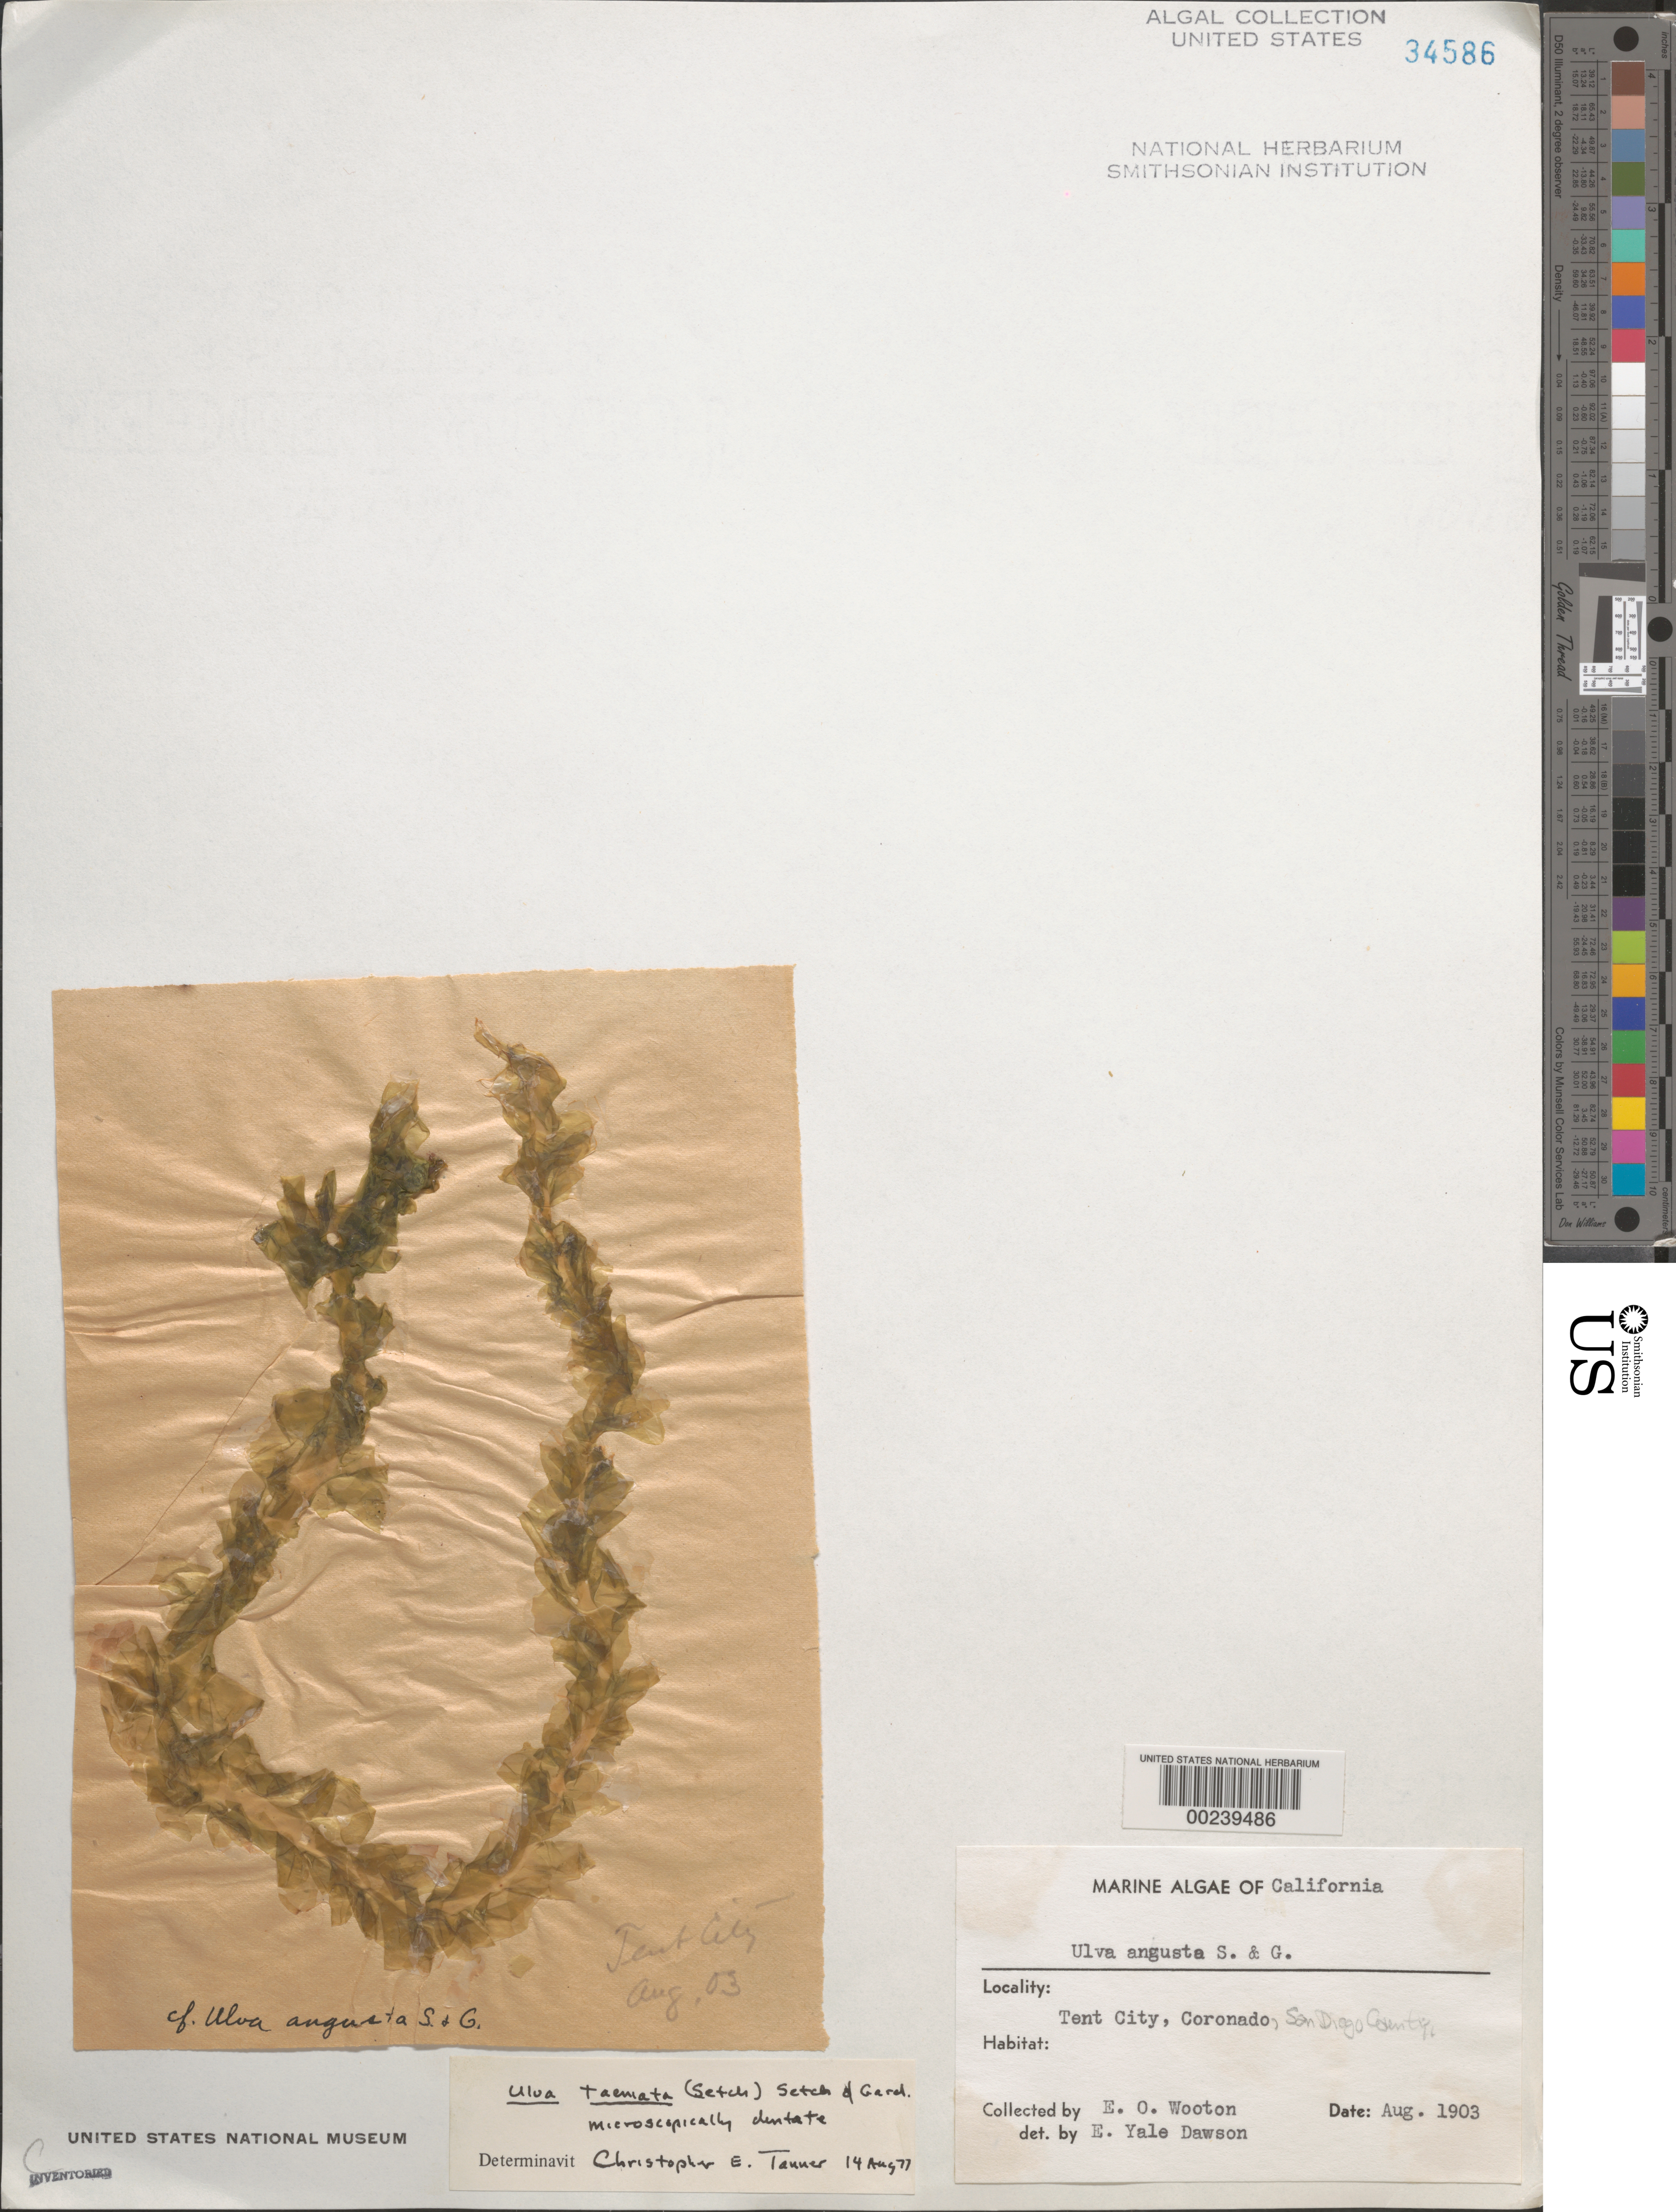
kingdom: Plantae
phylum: Chlorophyta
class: Ulvophyceae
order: Ulvales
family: Ulvaceae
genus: Ulva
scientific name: Ulva taeniata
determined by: Tanner, C. E.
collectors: E. O. Wooton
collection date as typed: Aug 1903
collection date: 1903-08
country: United States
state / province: California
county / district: San Diego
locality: Tent City, Coronado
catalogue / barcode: US 34586